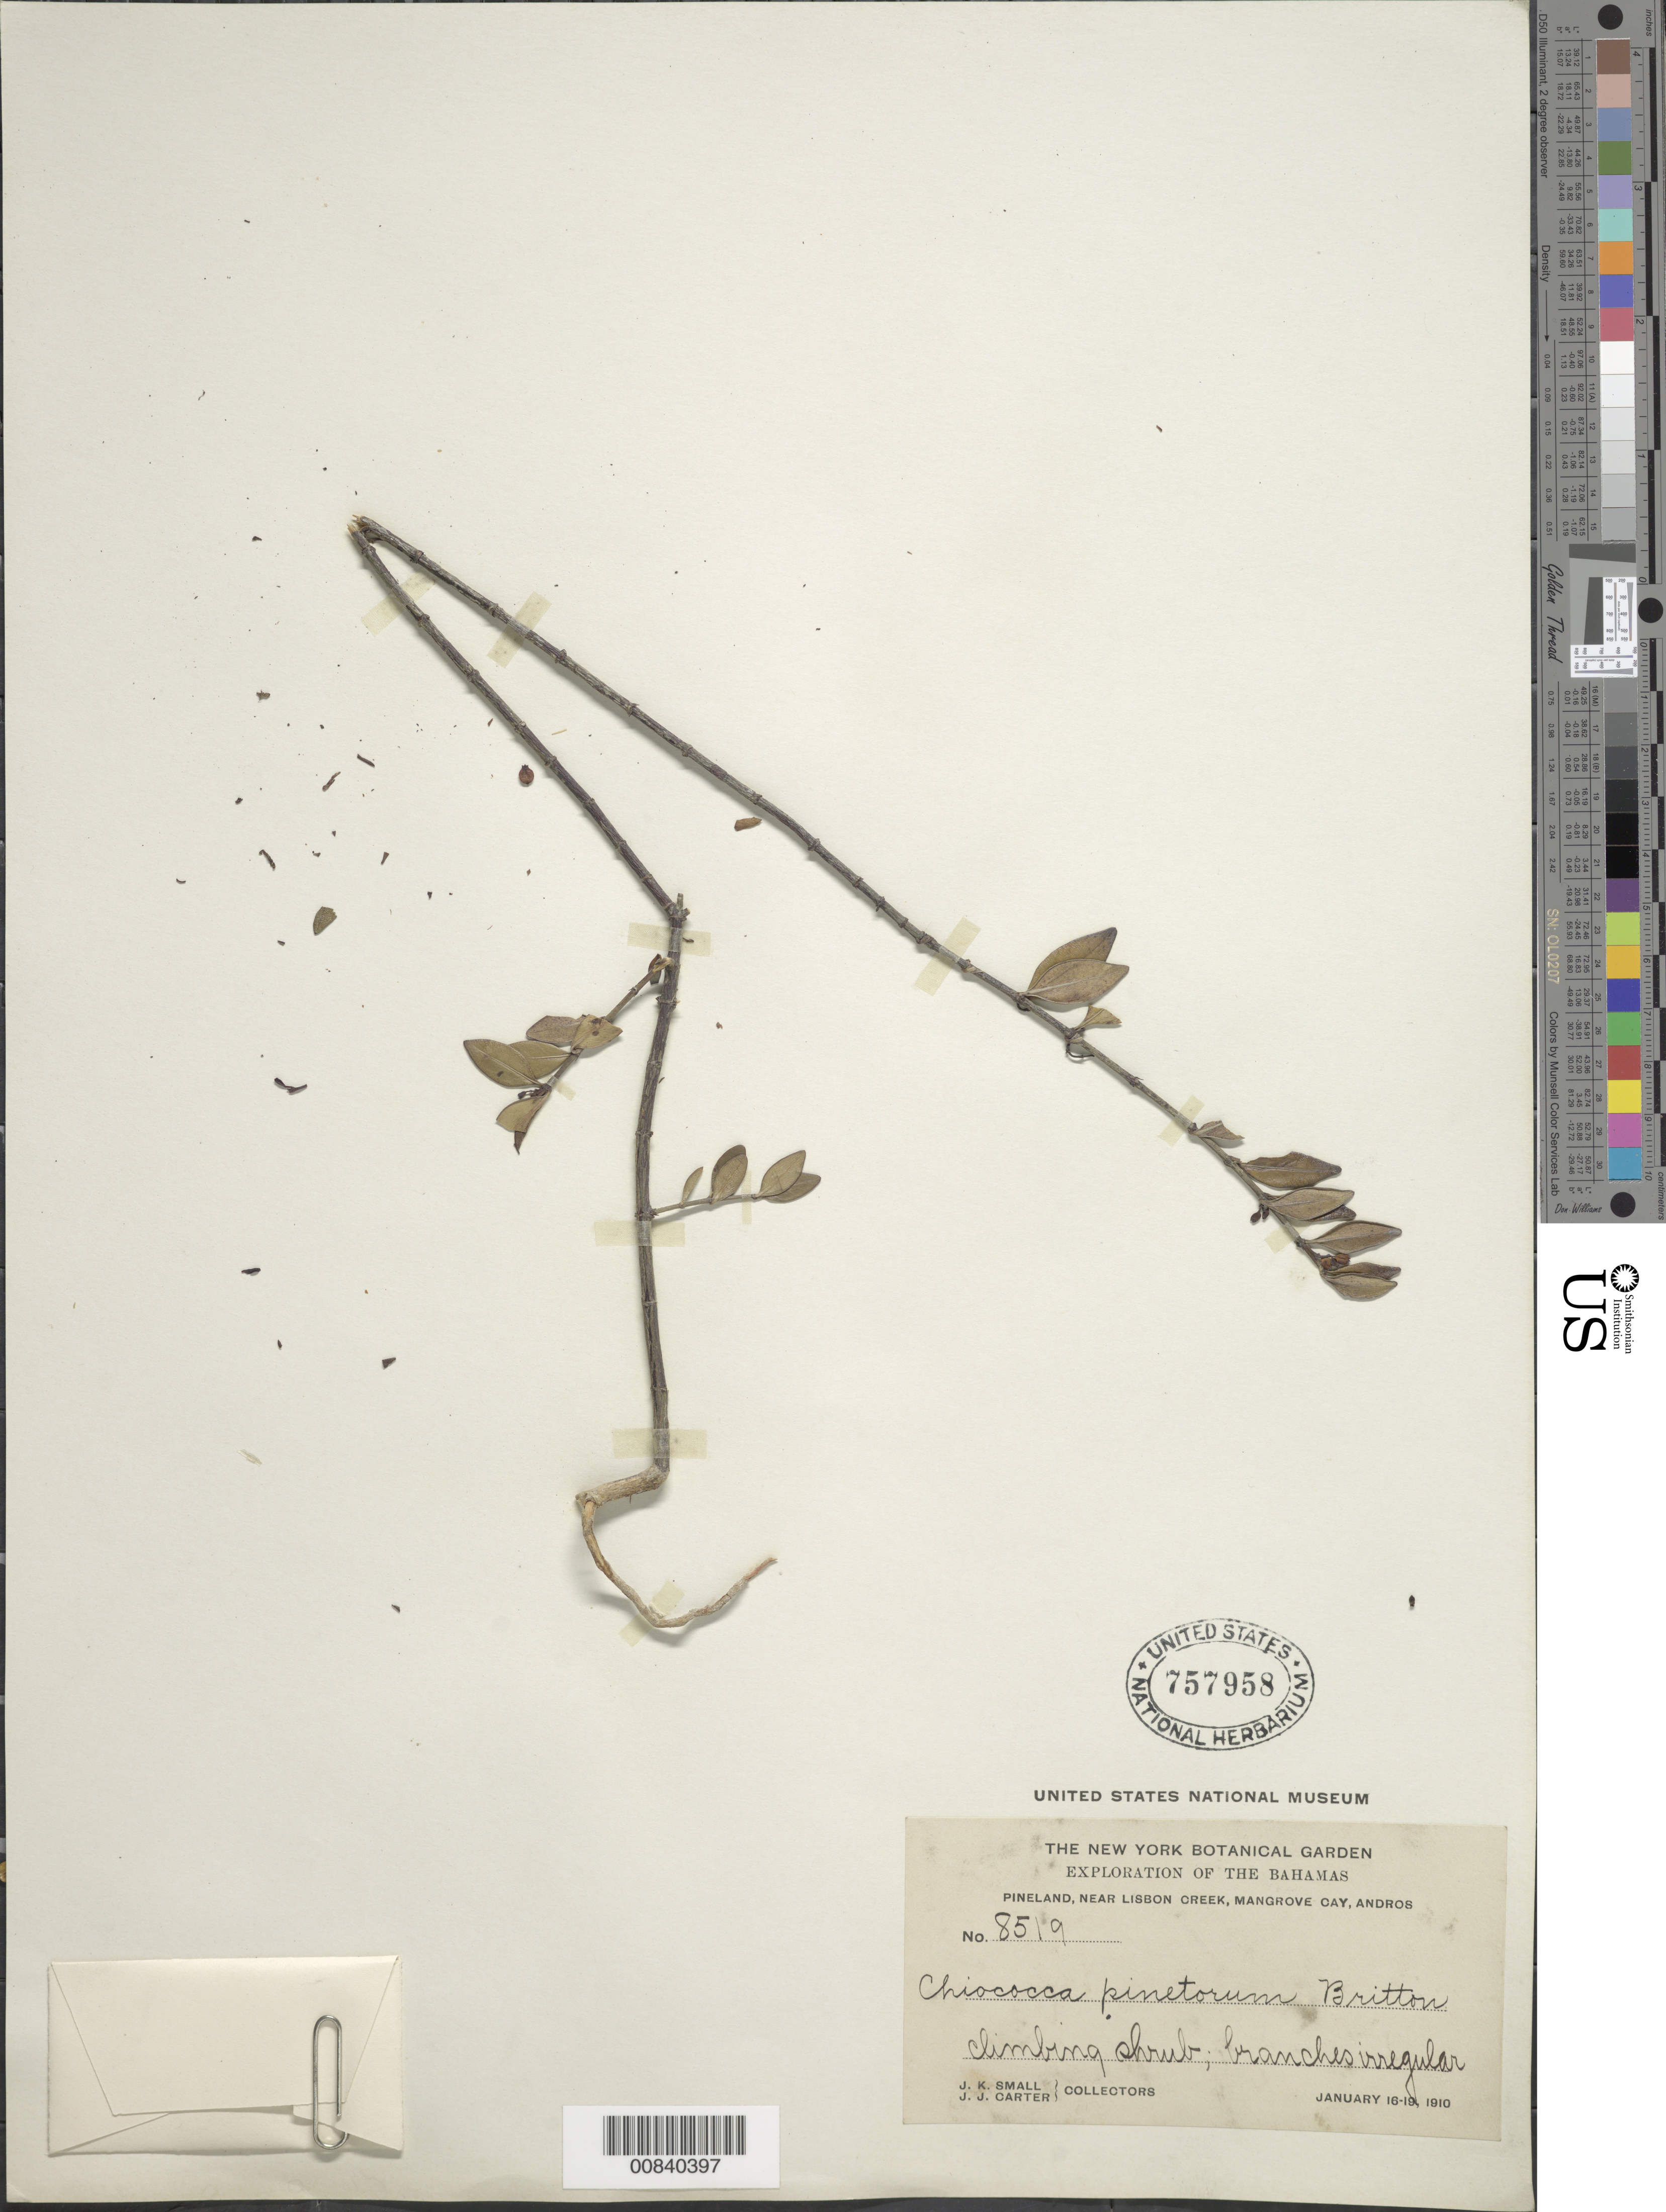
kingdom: Plantae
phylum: Tracheophyta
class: Magnoliopsida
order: Gentianales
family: Rubiaceae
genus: Chiococca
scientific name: Chiococca alba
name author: (L.) Hitchc.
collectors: J. K. Small & J. J. Carter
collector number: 8519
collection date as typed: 16 Jan 1910 to 19 Jan 1910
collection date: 1910-01-16/1910-01-19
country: Bahamas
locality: Andros. Near Lisbon Creek, Mangrove Cay.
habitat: Pineland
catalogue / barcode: US 757958